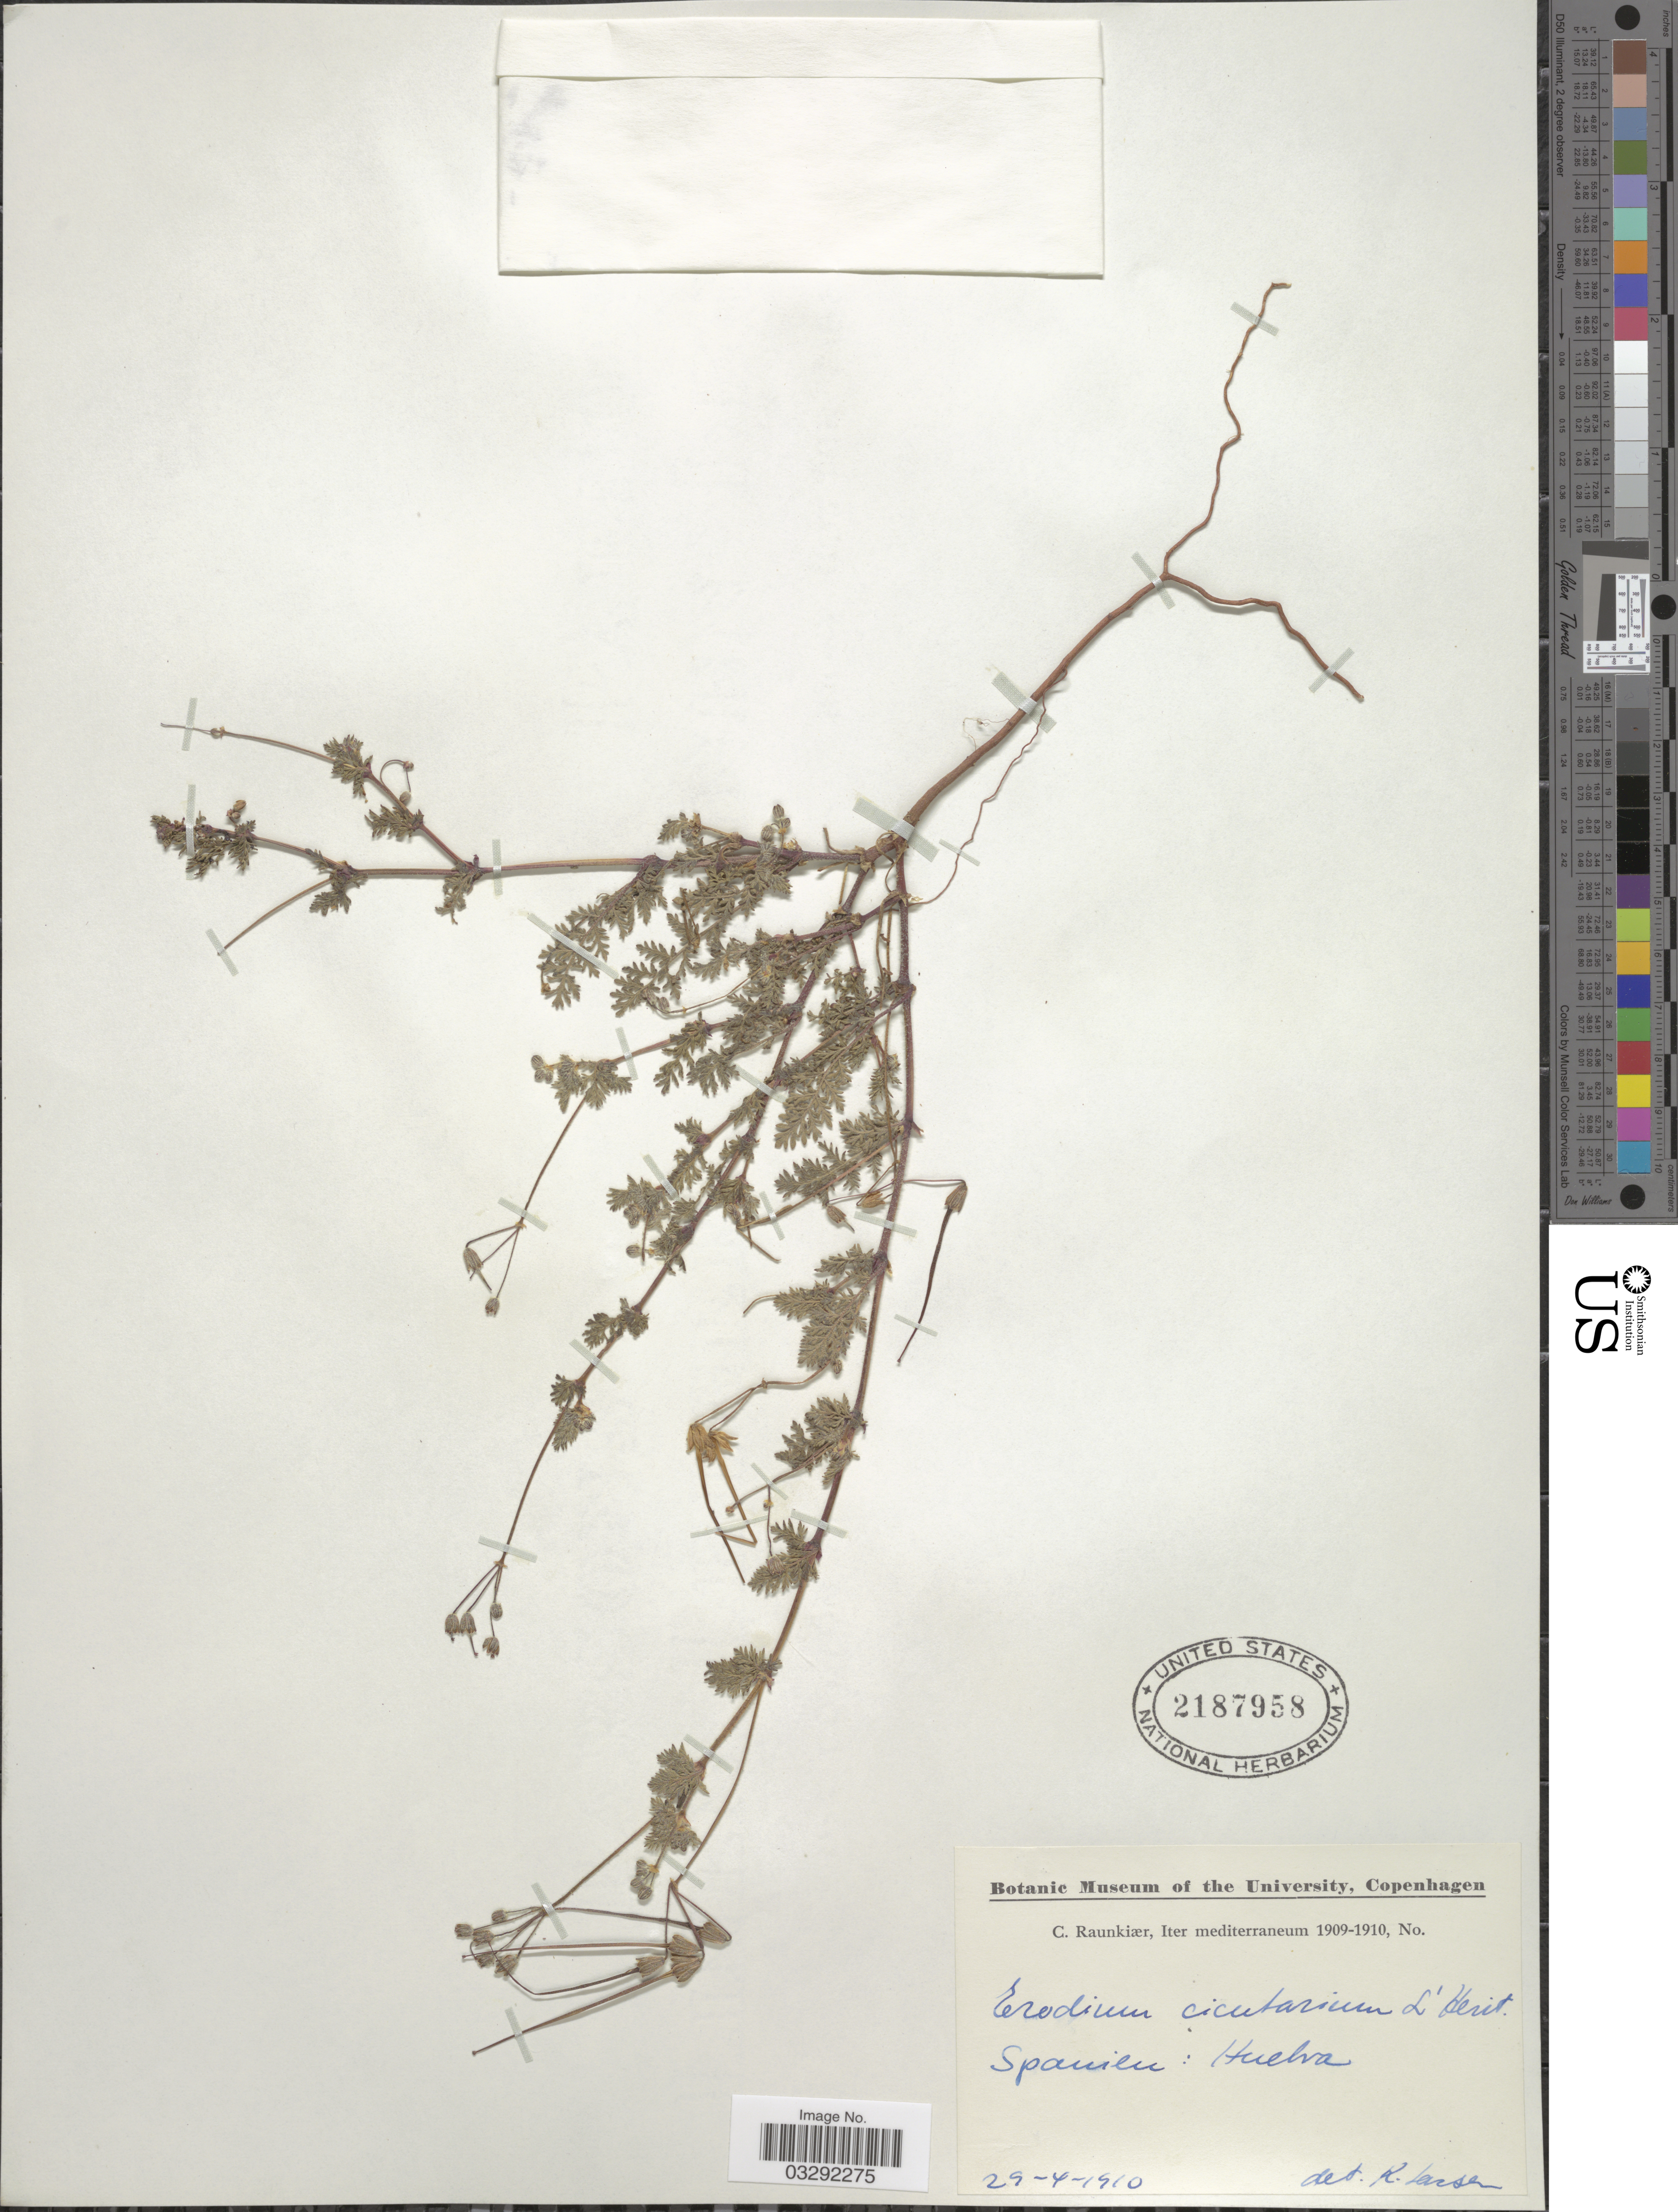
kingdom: Plantae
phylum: Tracheophyta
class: Magnoliopsida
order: Geraniales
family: Geraniaceae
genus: Erodium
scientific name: Erodium cicutarium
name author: (L.) L'Hér.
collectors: C. Raunkiær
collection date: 1910-04-29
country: Spain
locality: Mediterranneum. Spanien: Huelva.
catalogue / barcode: US 2187958